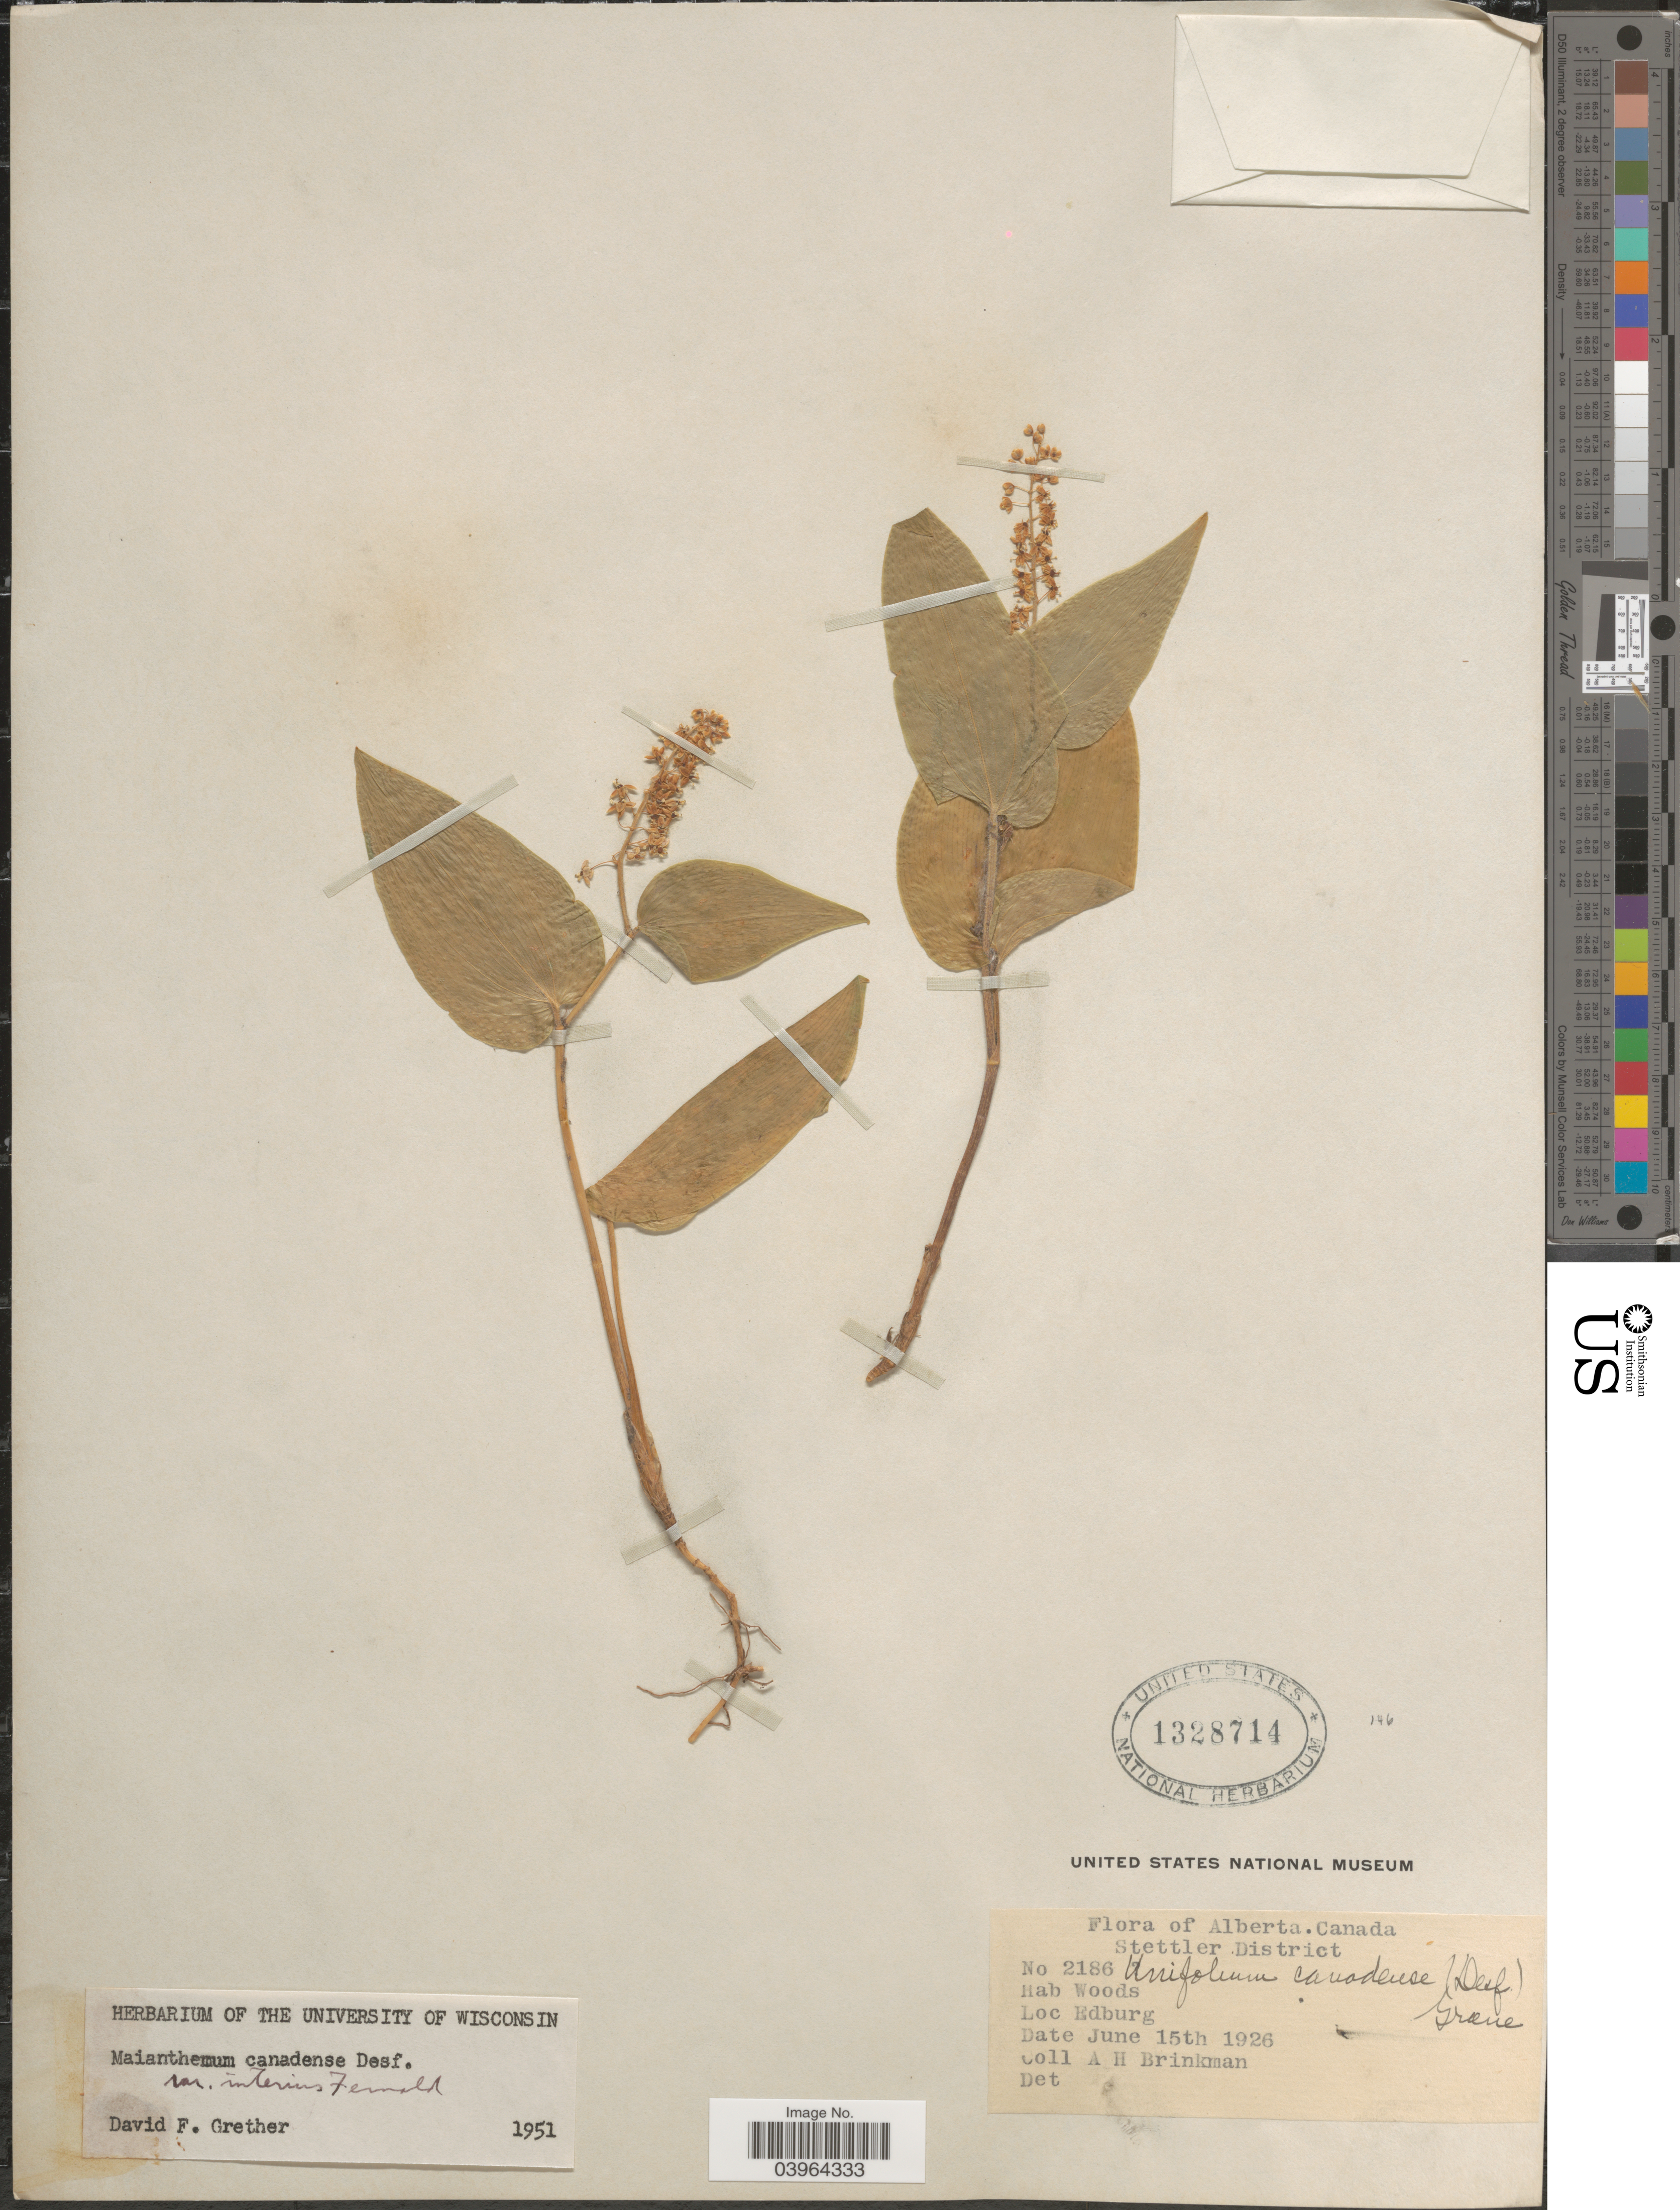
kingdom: Plantae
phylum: Tracheophyta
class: Liliopsida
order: Asparagales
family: Asparagaceae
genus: Maianthemum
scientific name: Maianthemum canadense var. interius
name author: Fernald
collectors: A. Brinkman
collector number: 2186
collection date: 1926-06-15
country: Canada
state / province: Alberta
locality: Stettler District. Edburg.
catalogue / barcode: US 1328714